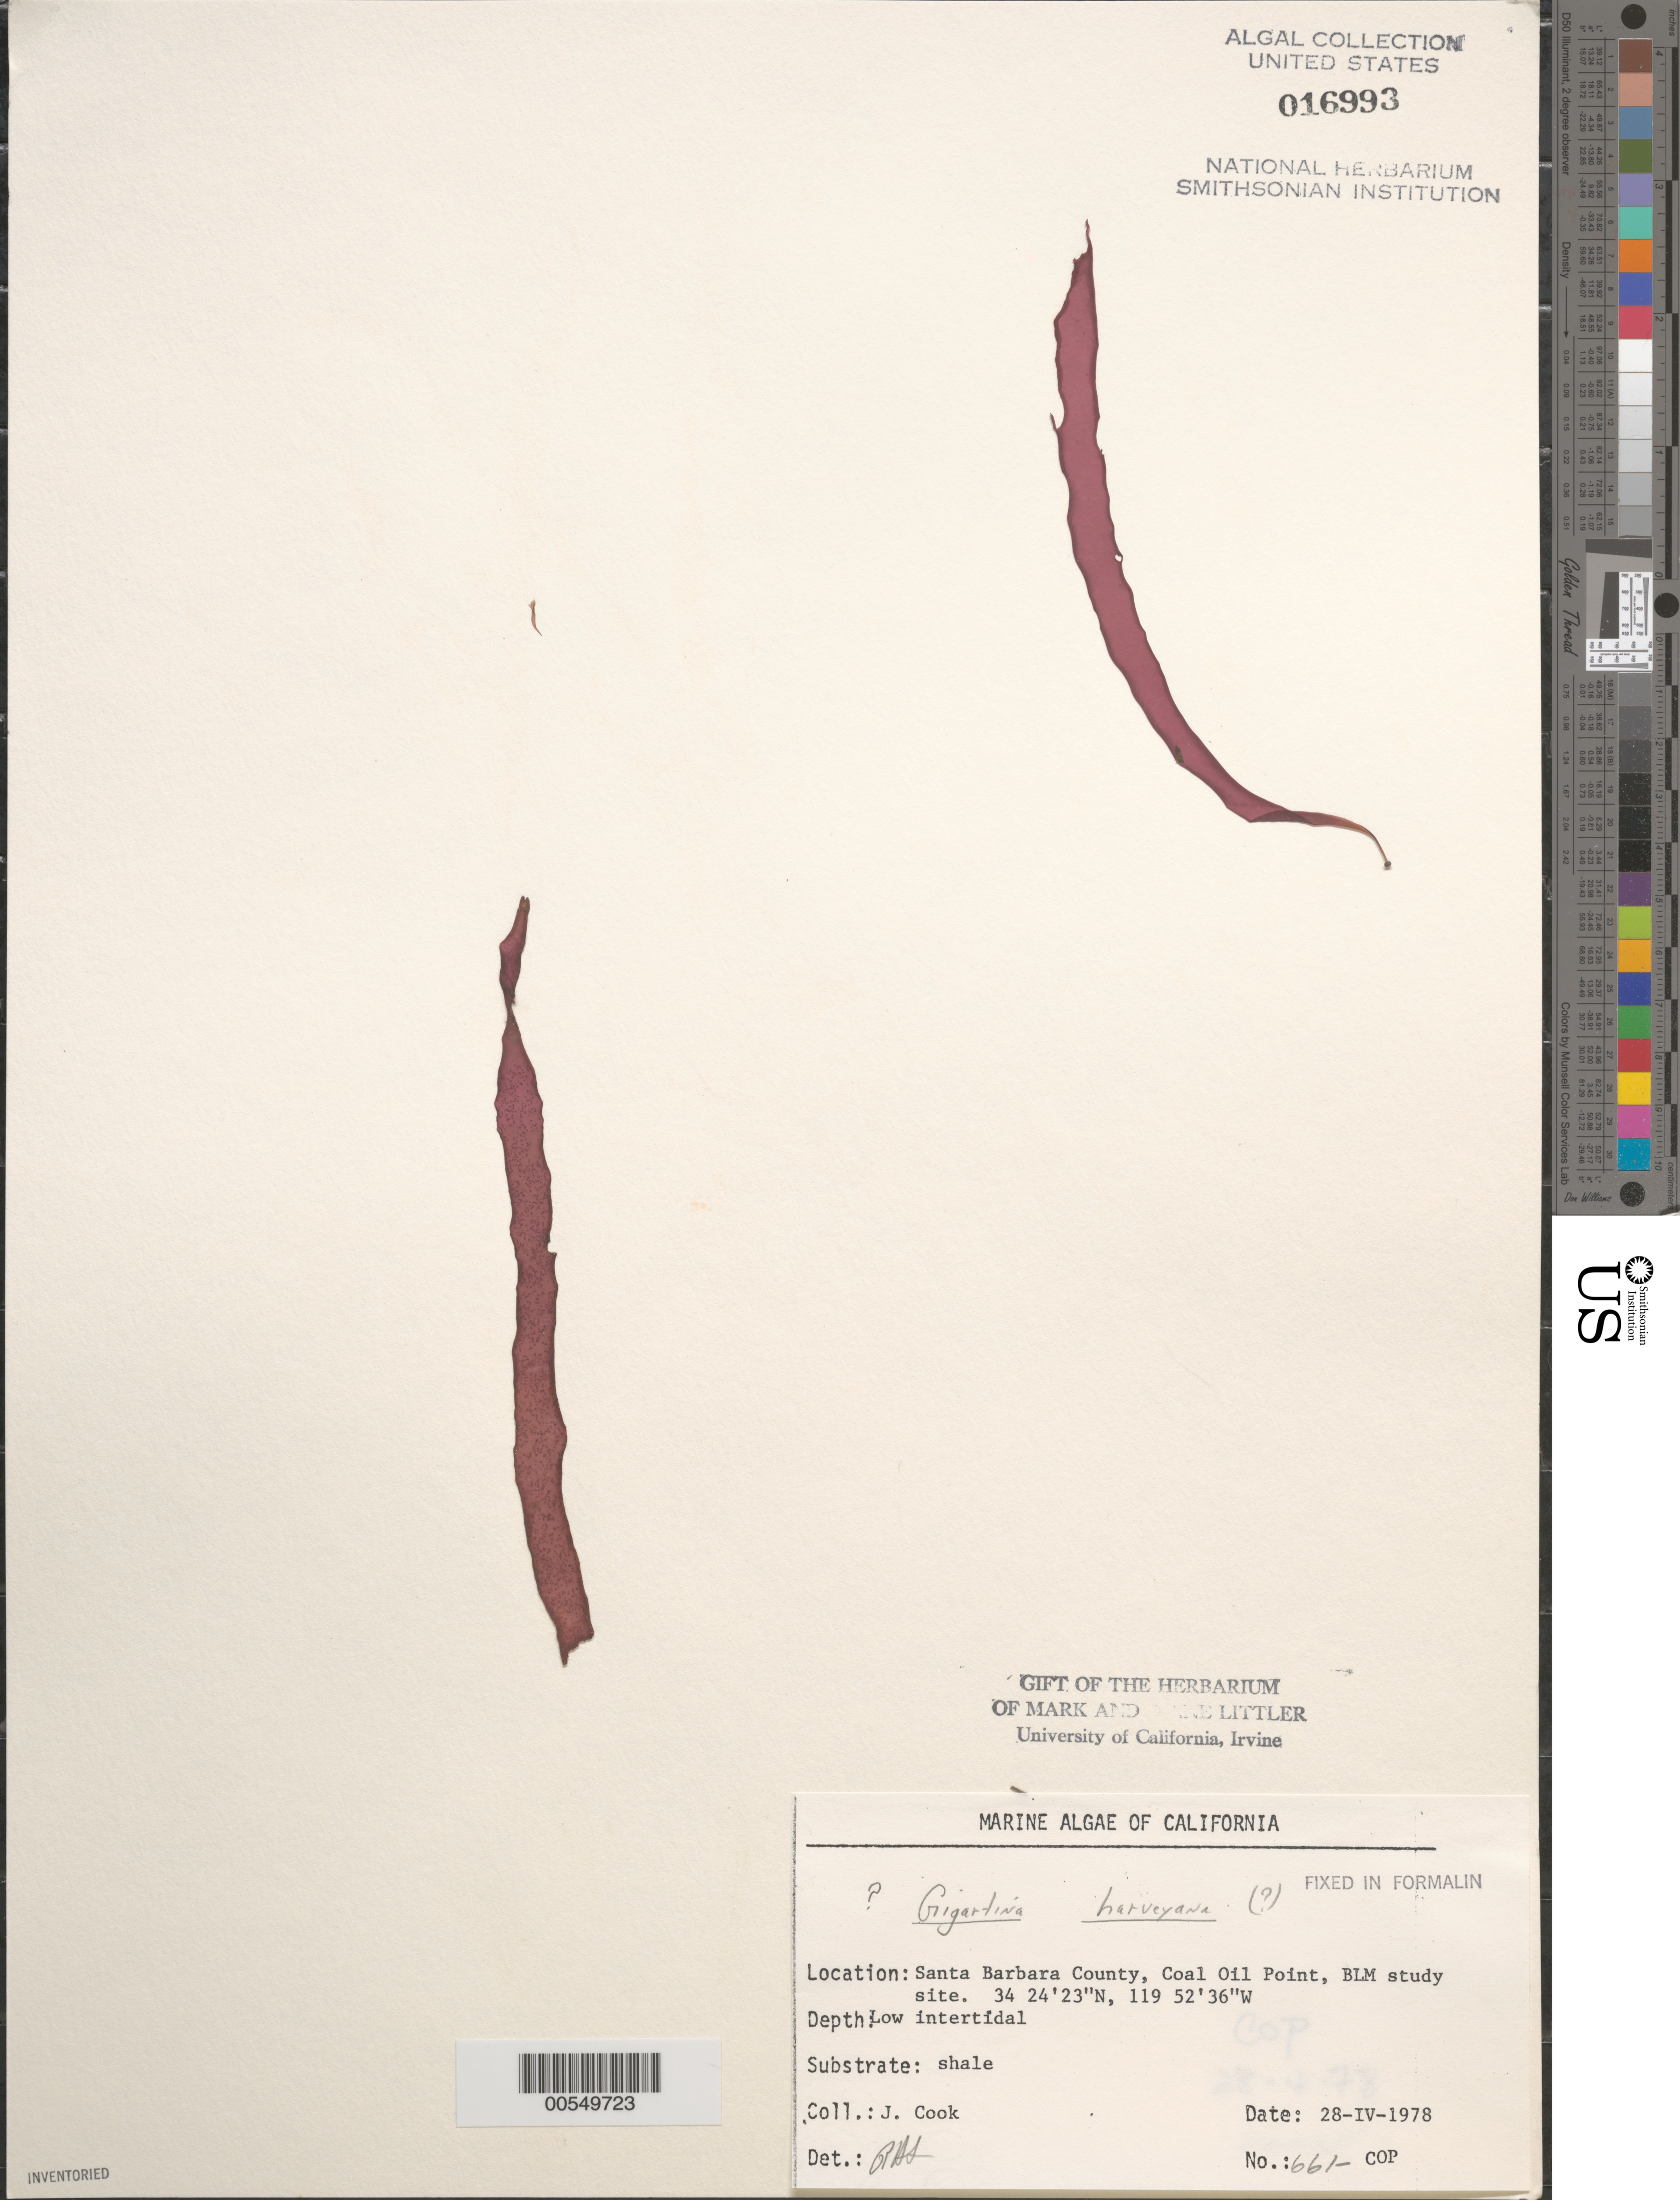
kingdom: Plantae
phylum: Rhodophyta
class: Florideophyceae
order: Gigartinales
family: Gigartinaceae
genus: Chondracanthus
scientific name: Chondracanthus harveyanus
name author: (Kütz.) Guiry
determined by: Algae name updating Project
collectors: J. Cook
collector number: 661-cop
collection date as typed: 28 Apr 1978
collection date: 1978-04-28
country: United States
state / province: California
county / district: Santa Barbara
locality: Coal Oil Point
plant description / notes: BLM-SOCALBIGHT Rocky Intertidal Survey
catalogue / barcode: US 16993